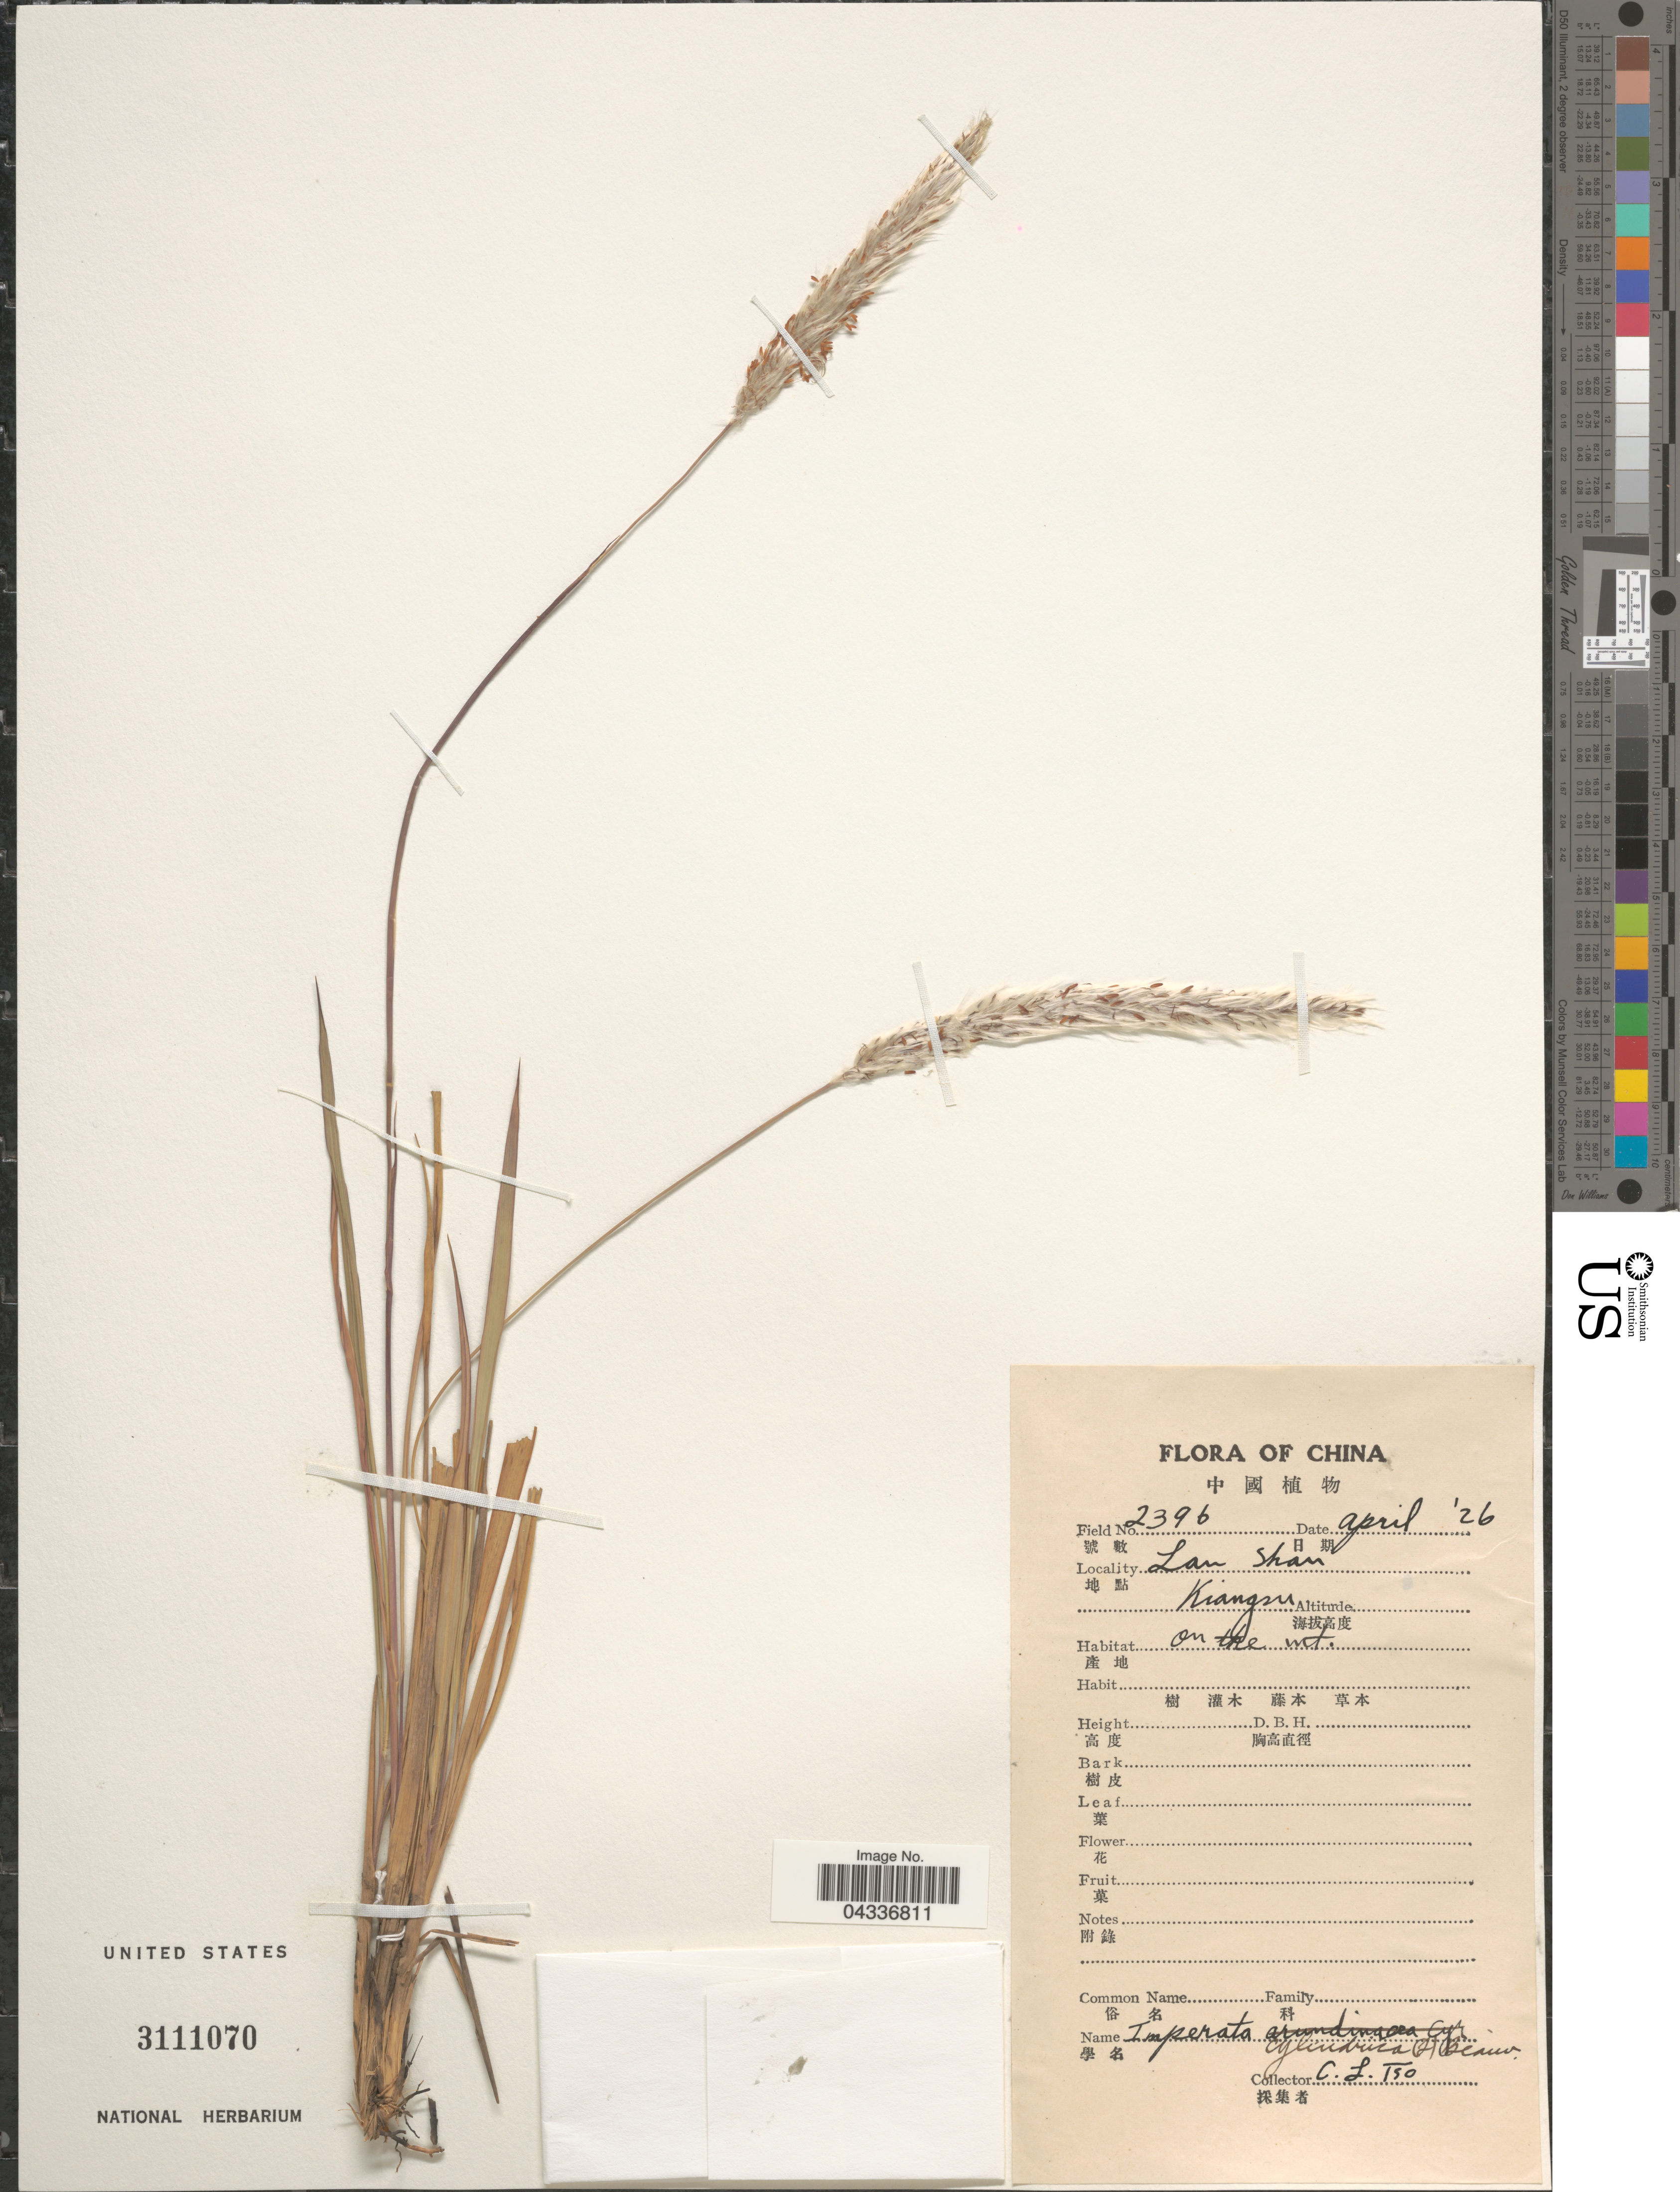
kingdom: Plantae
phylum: Tracheophyta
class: Liliopsida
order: Poales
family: Poaceae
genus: Imperata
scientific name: Imperata cylindrica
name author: (L.) P. Beauv.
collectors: C. Tso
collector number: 2396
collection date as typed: Transcribed d/m/y: /4/26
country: China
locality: Lau Shan. Kiangsu.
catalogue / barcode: US 3111070